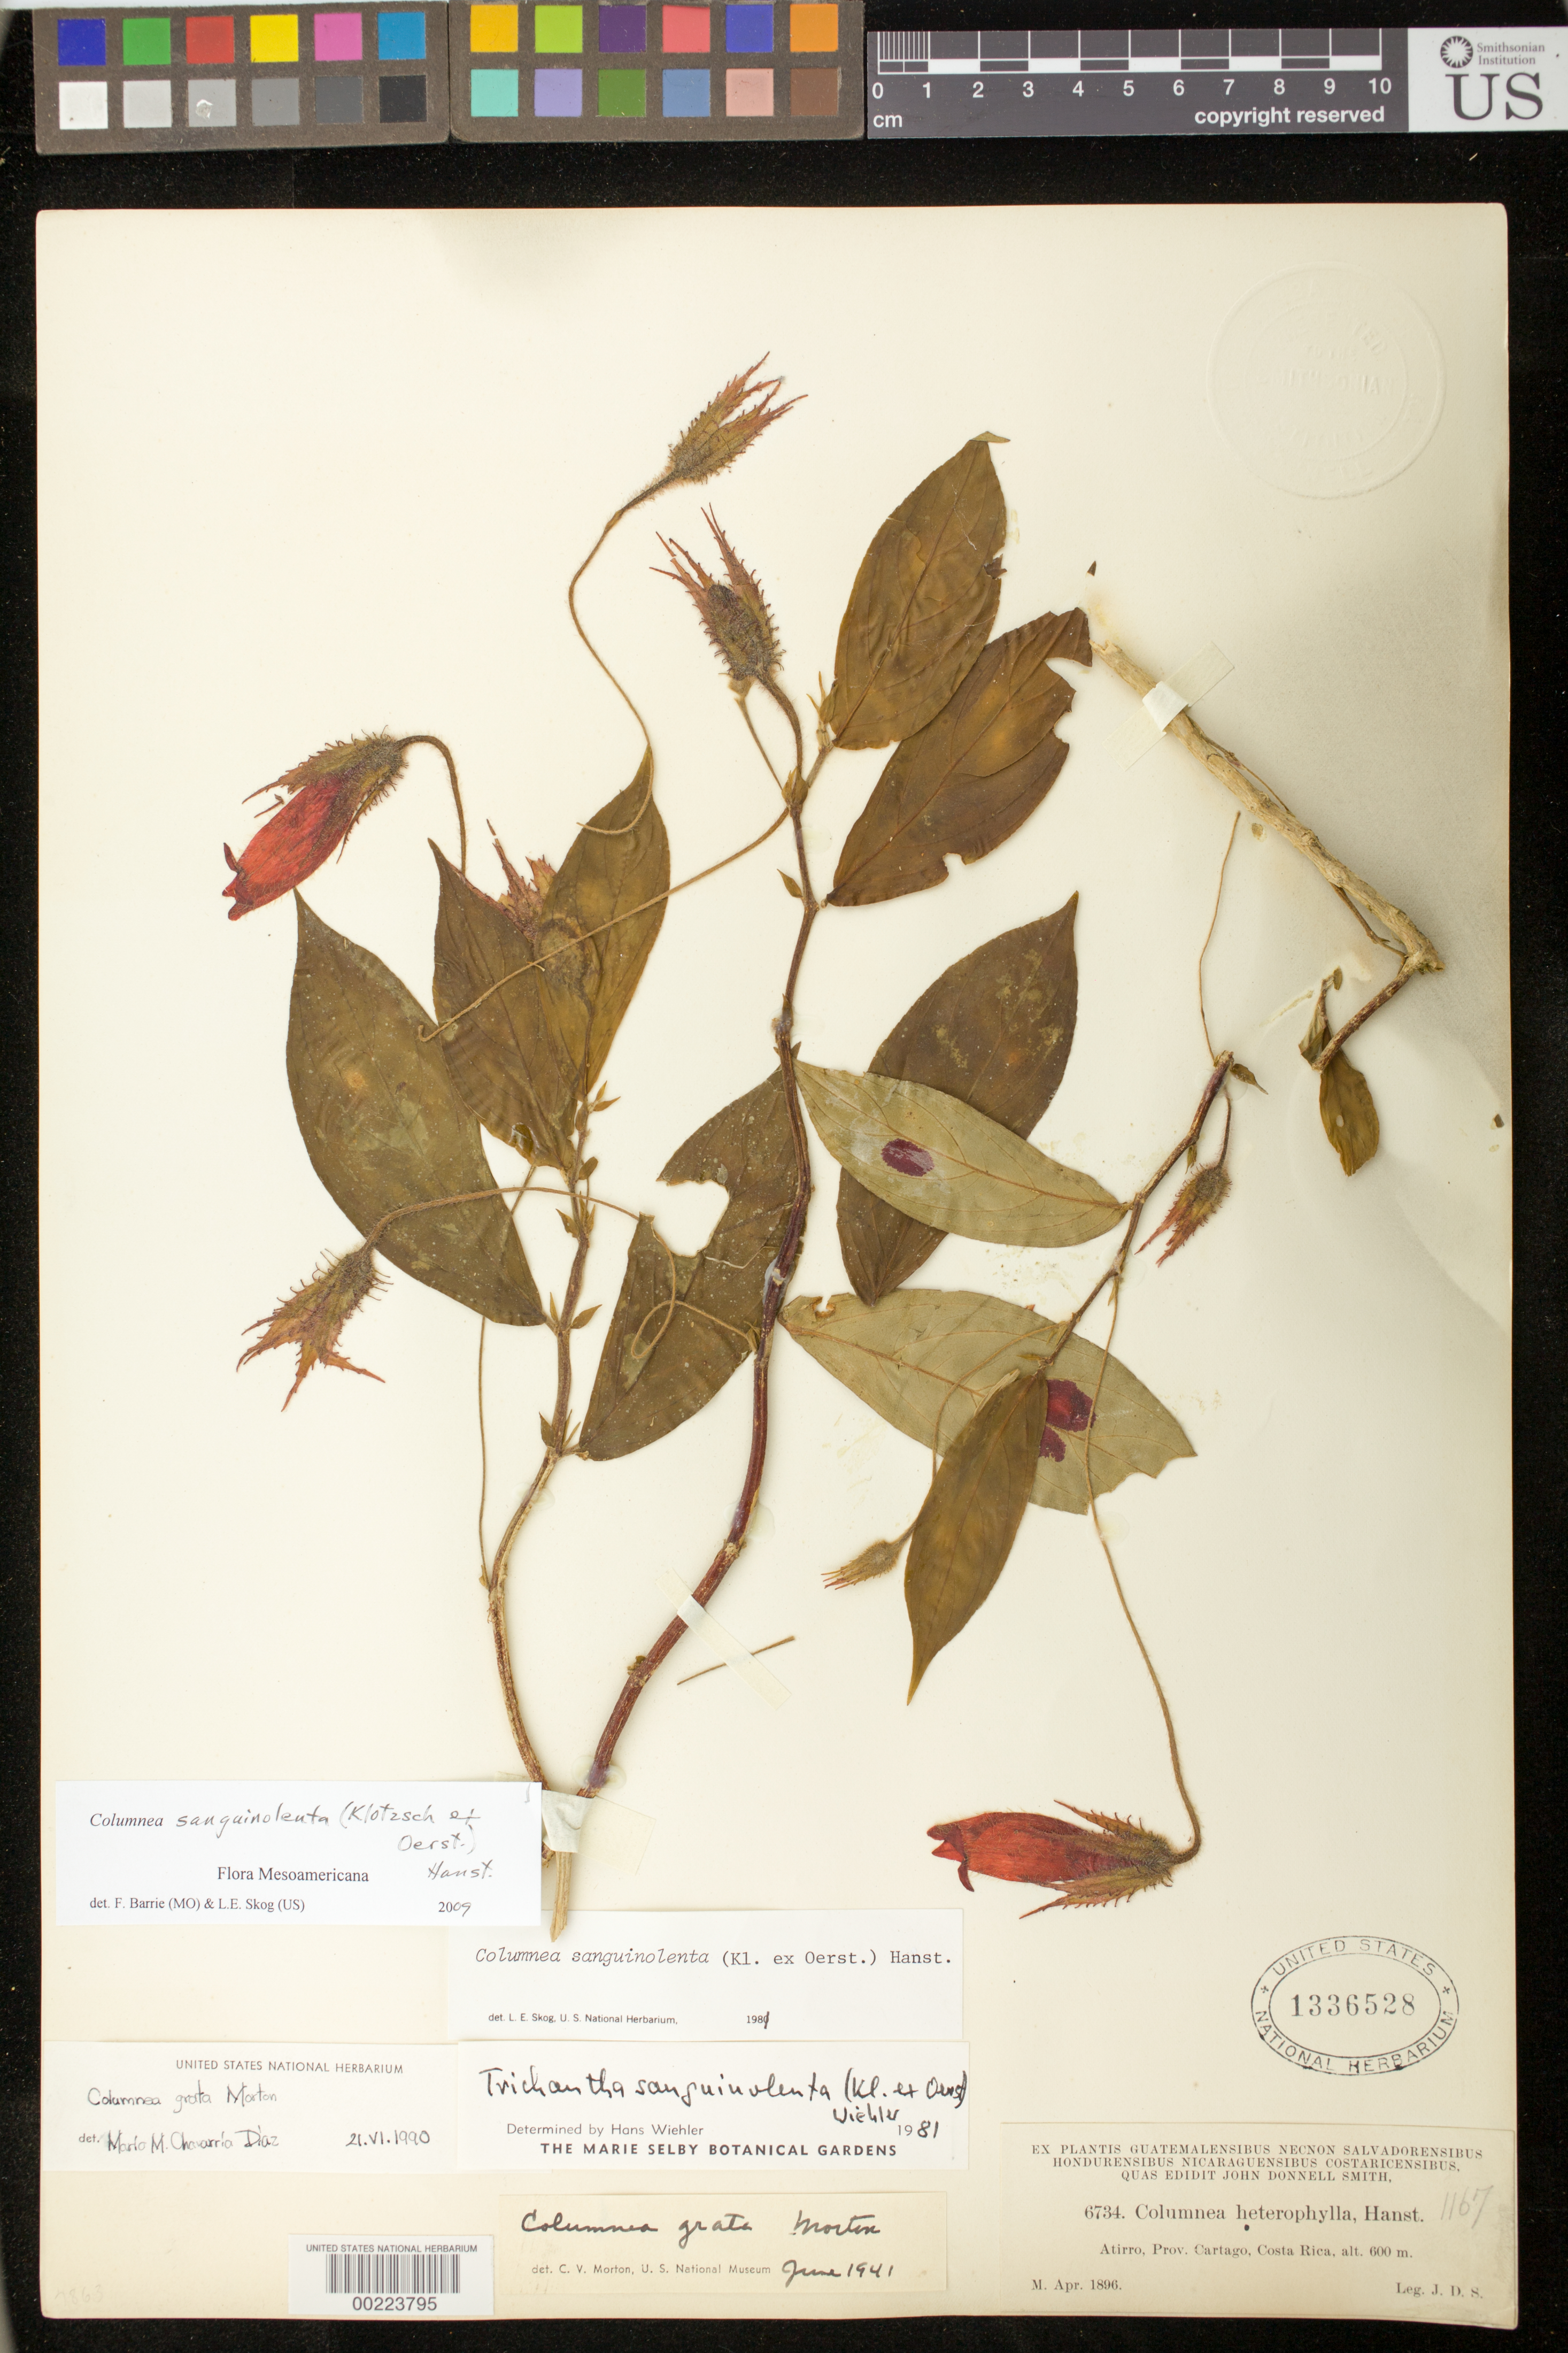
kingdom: Plantae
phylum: Tracheophyta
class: Magnoliopsida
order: Lamiales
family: Gesneriaceae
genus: Columnea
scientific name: Columnea sanguinolenta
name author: (Klotzsch ex Oerst.) Hanst.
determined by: Barrie, F. R.; Skog, Laurence E.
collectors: J. Donnell Smith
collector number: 6734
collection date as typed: Apr 1896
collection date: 1896-04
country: Costa Rica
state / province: Cartago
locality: Atirro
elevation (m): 600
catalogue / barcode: US 1336528